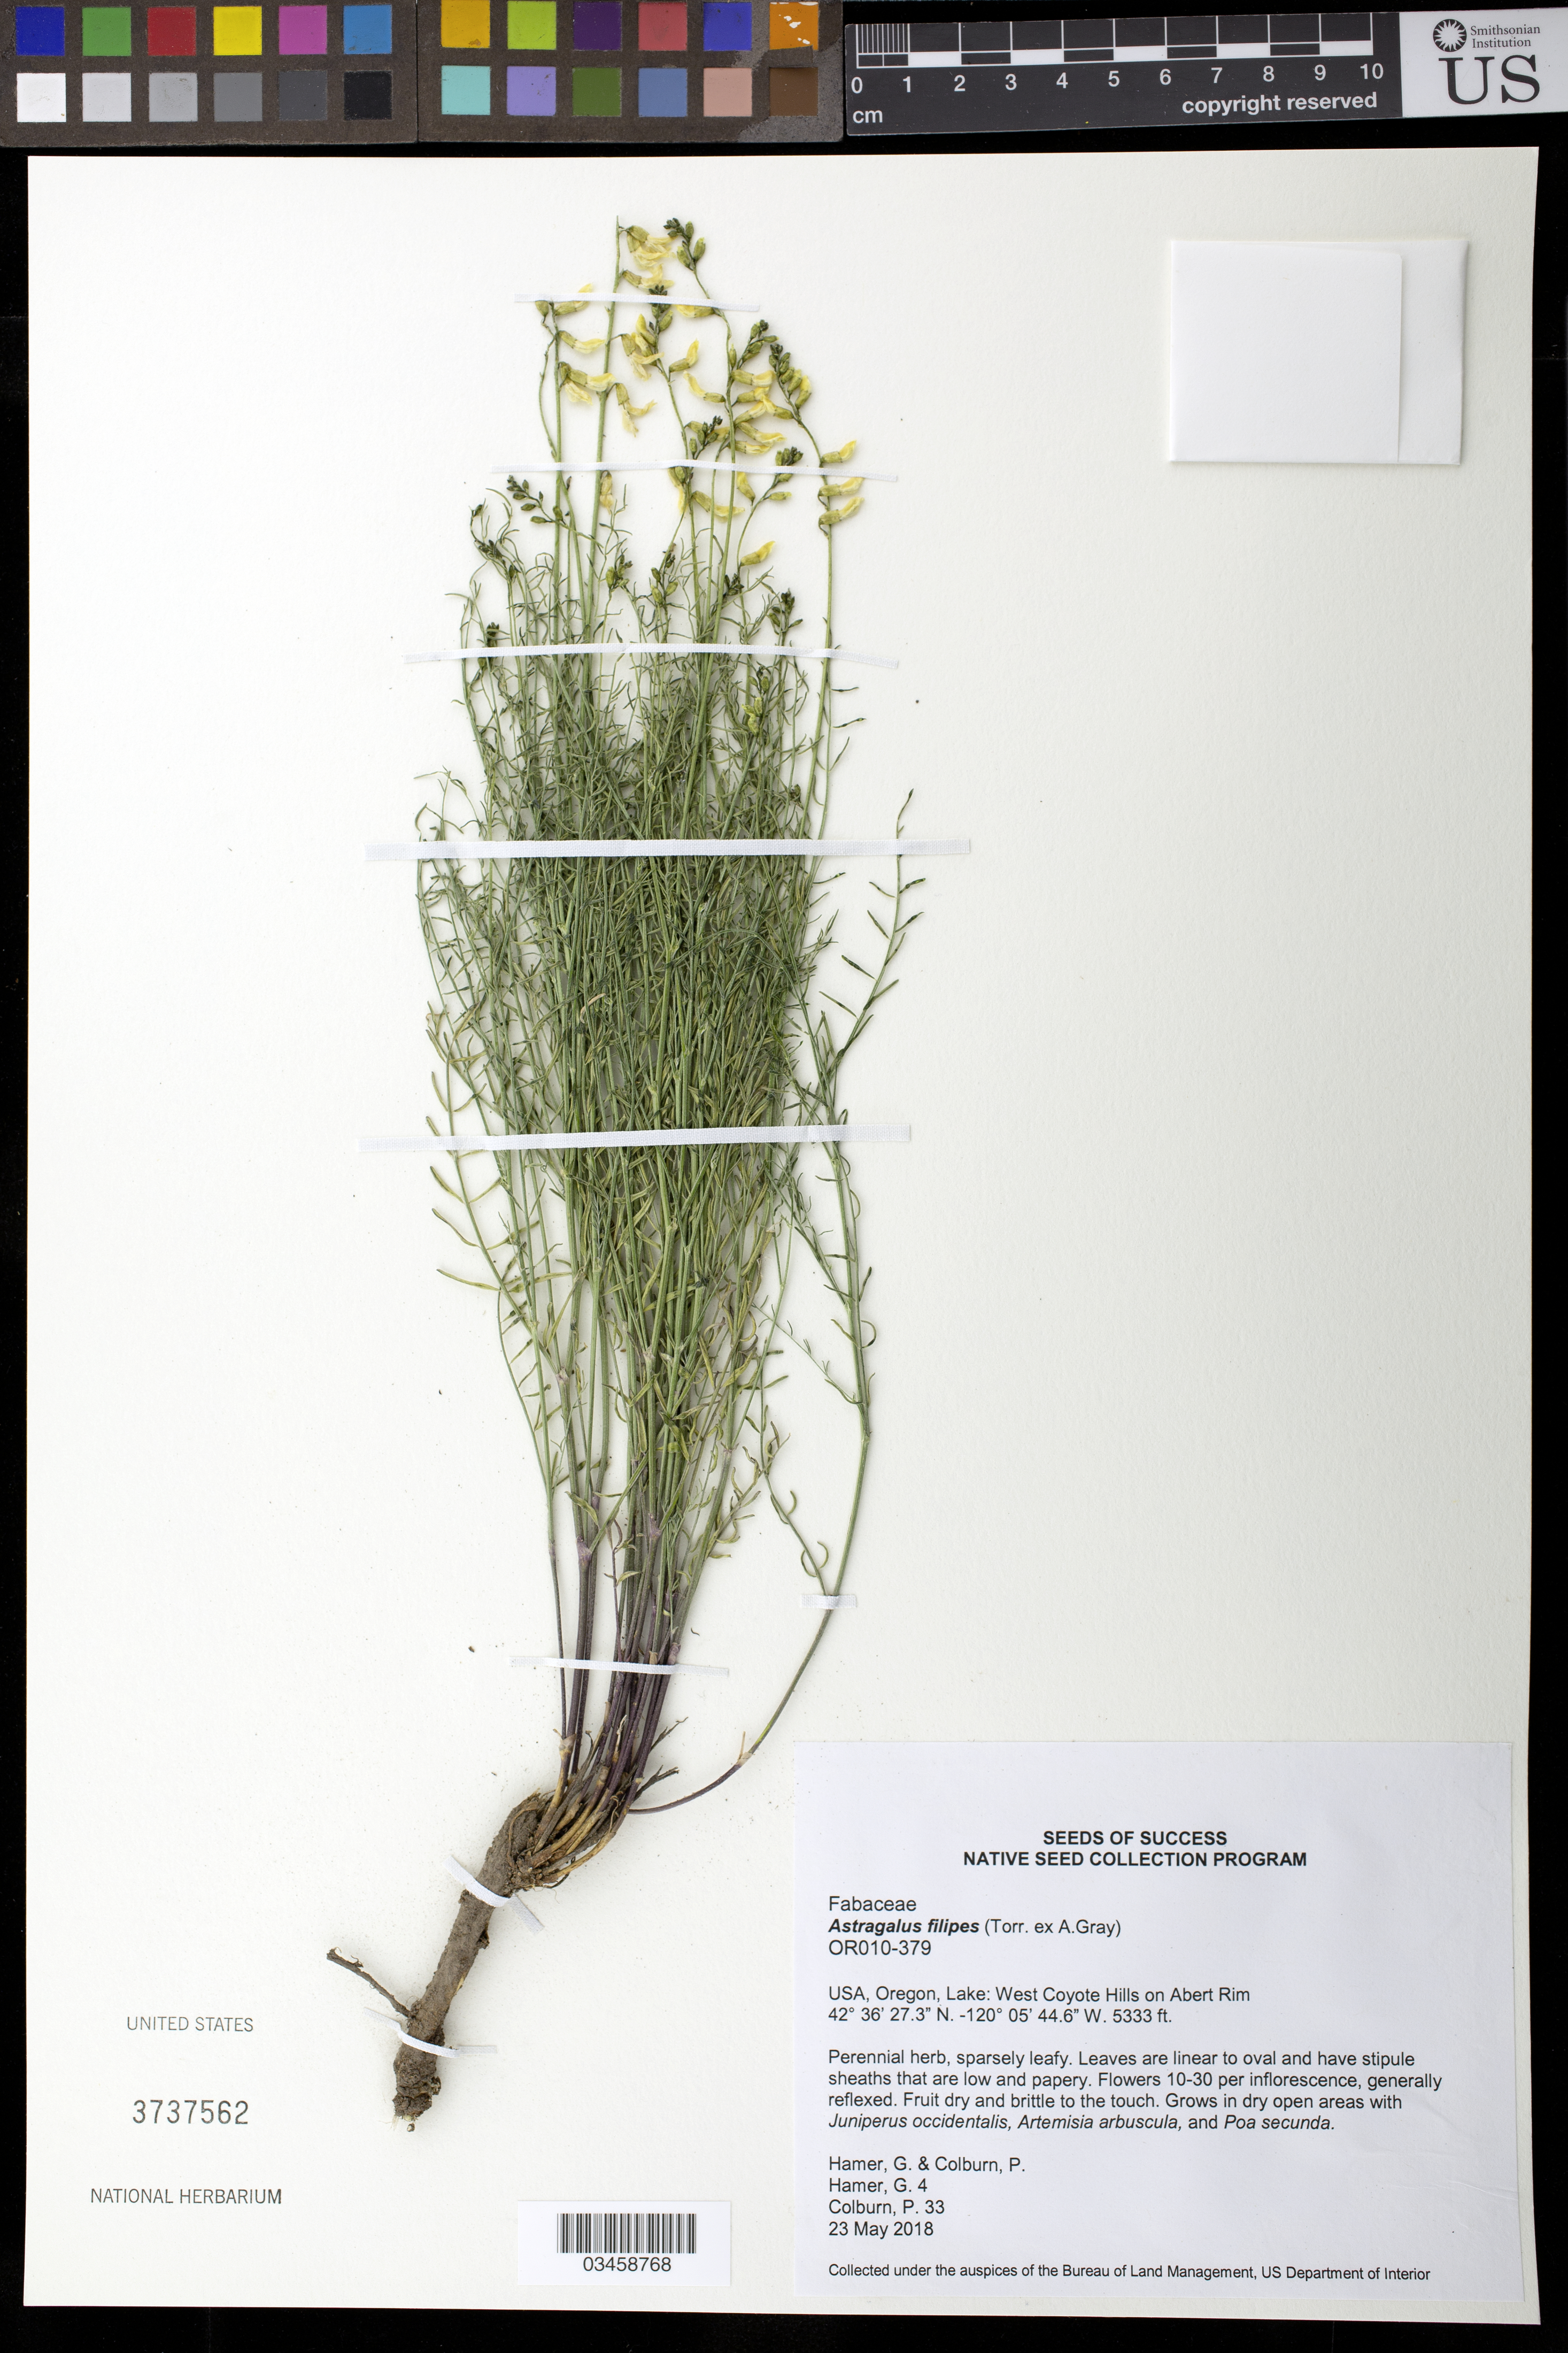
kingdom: Plantae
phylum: Tracheophyta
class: Magnoliopsida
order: Fabales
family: Fabaceae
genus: Astragalus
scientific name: Astragalus filipes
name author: A. Gray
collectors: G. Hamer & P. Colburn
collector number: OR010-379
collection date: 2018-05-23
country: United States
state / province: Oregon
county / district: Lake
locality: West Coyote Hills on Abert Rim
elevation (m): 1625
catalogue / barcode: US 3737562